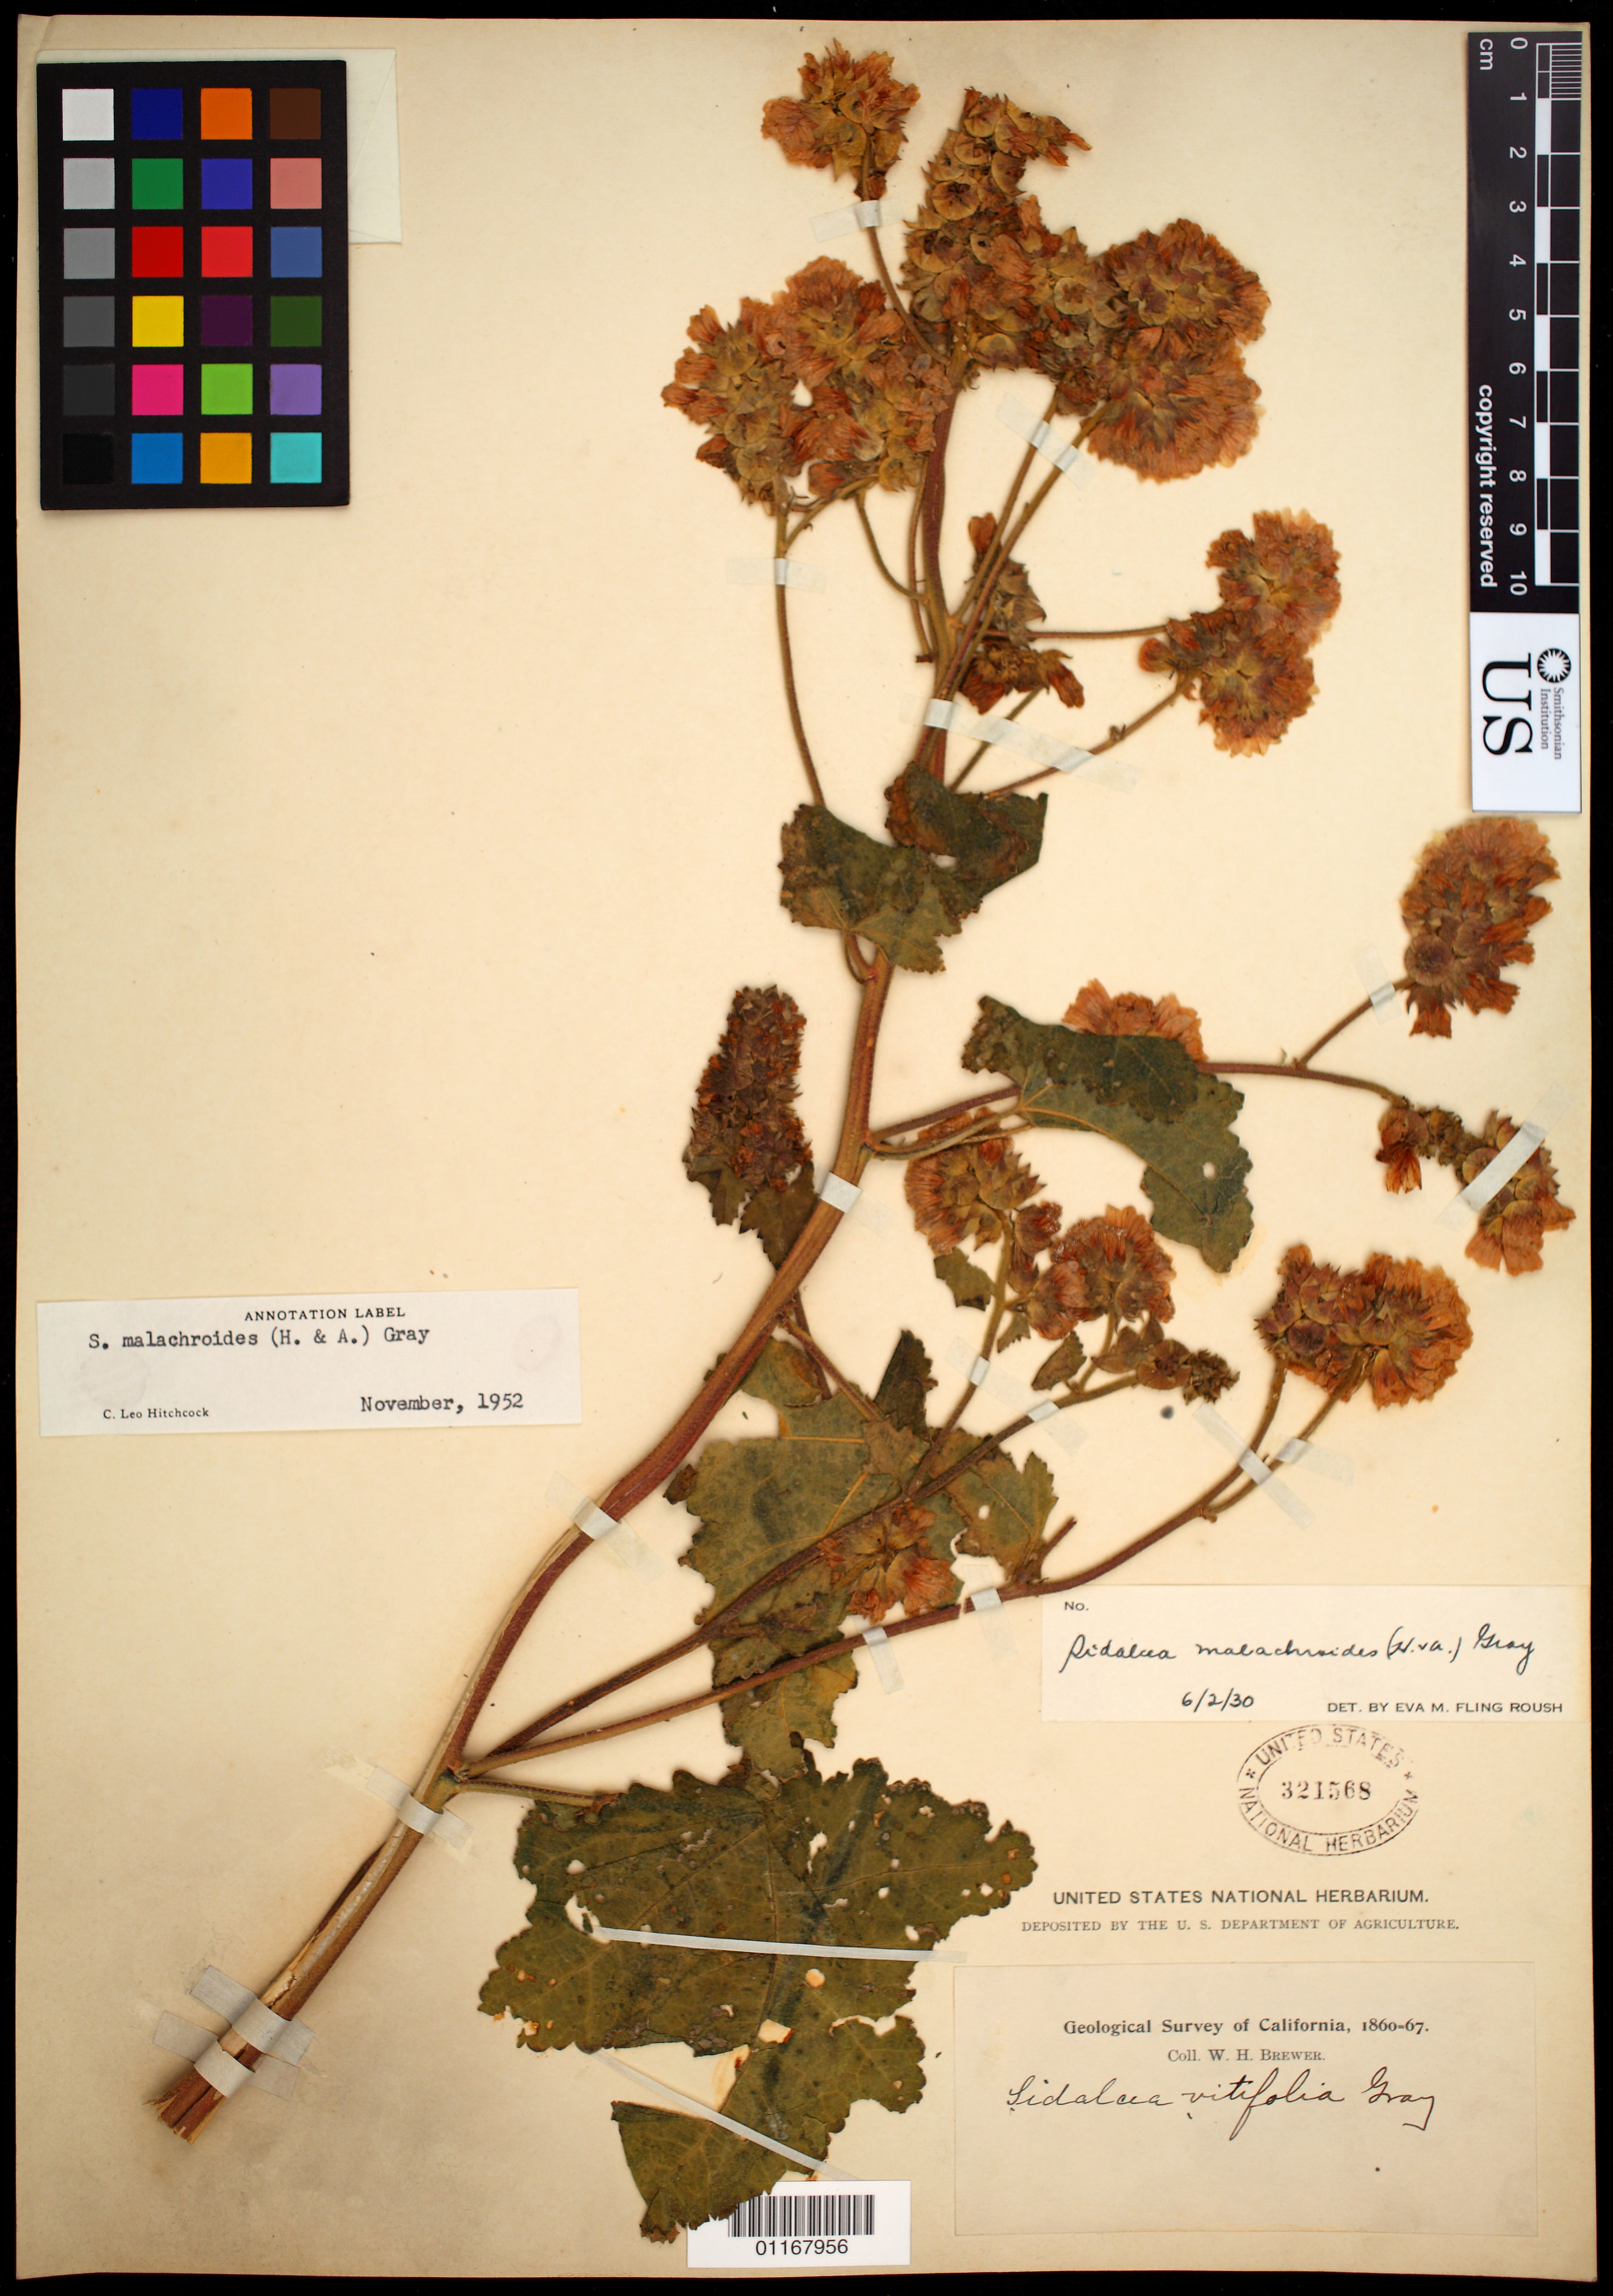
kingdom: Plantae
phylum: Tracheophyta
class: Magnoliopsida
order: Malvales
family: Malvaceae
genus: Sidalcea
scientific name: Sidalcea malachroides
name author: (Hook. & Arn.) A. Gray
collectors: W. H. Brewer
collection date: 1860/1867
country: United States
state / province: California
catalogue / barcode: US 321568